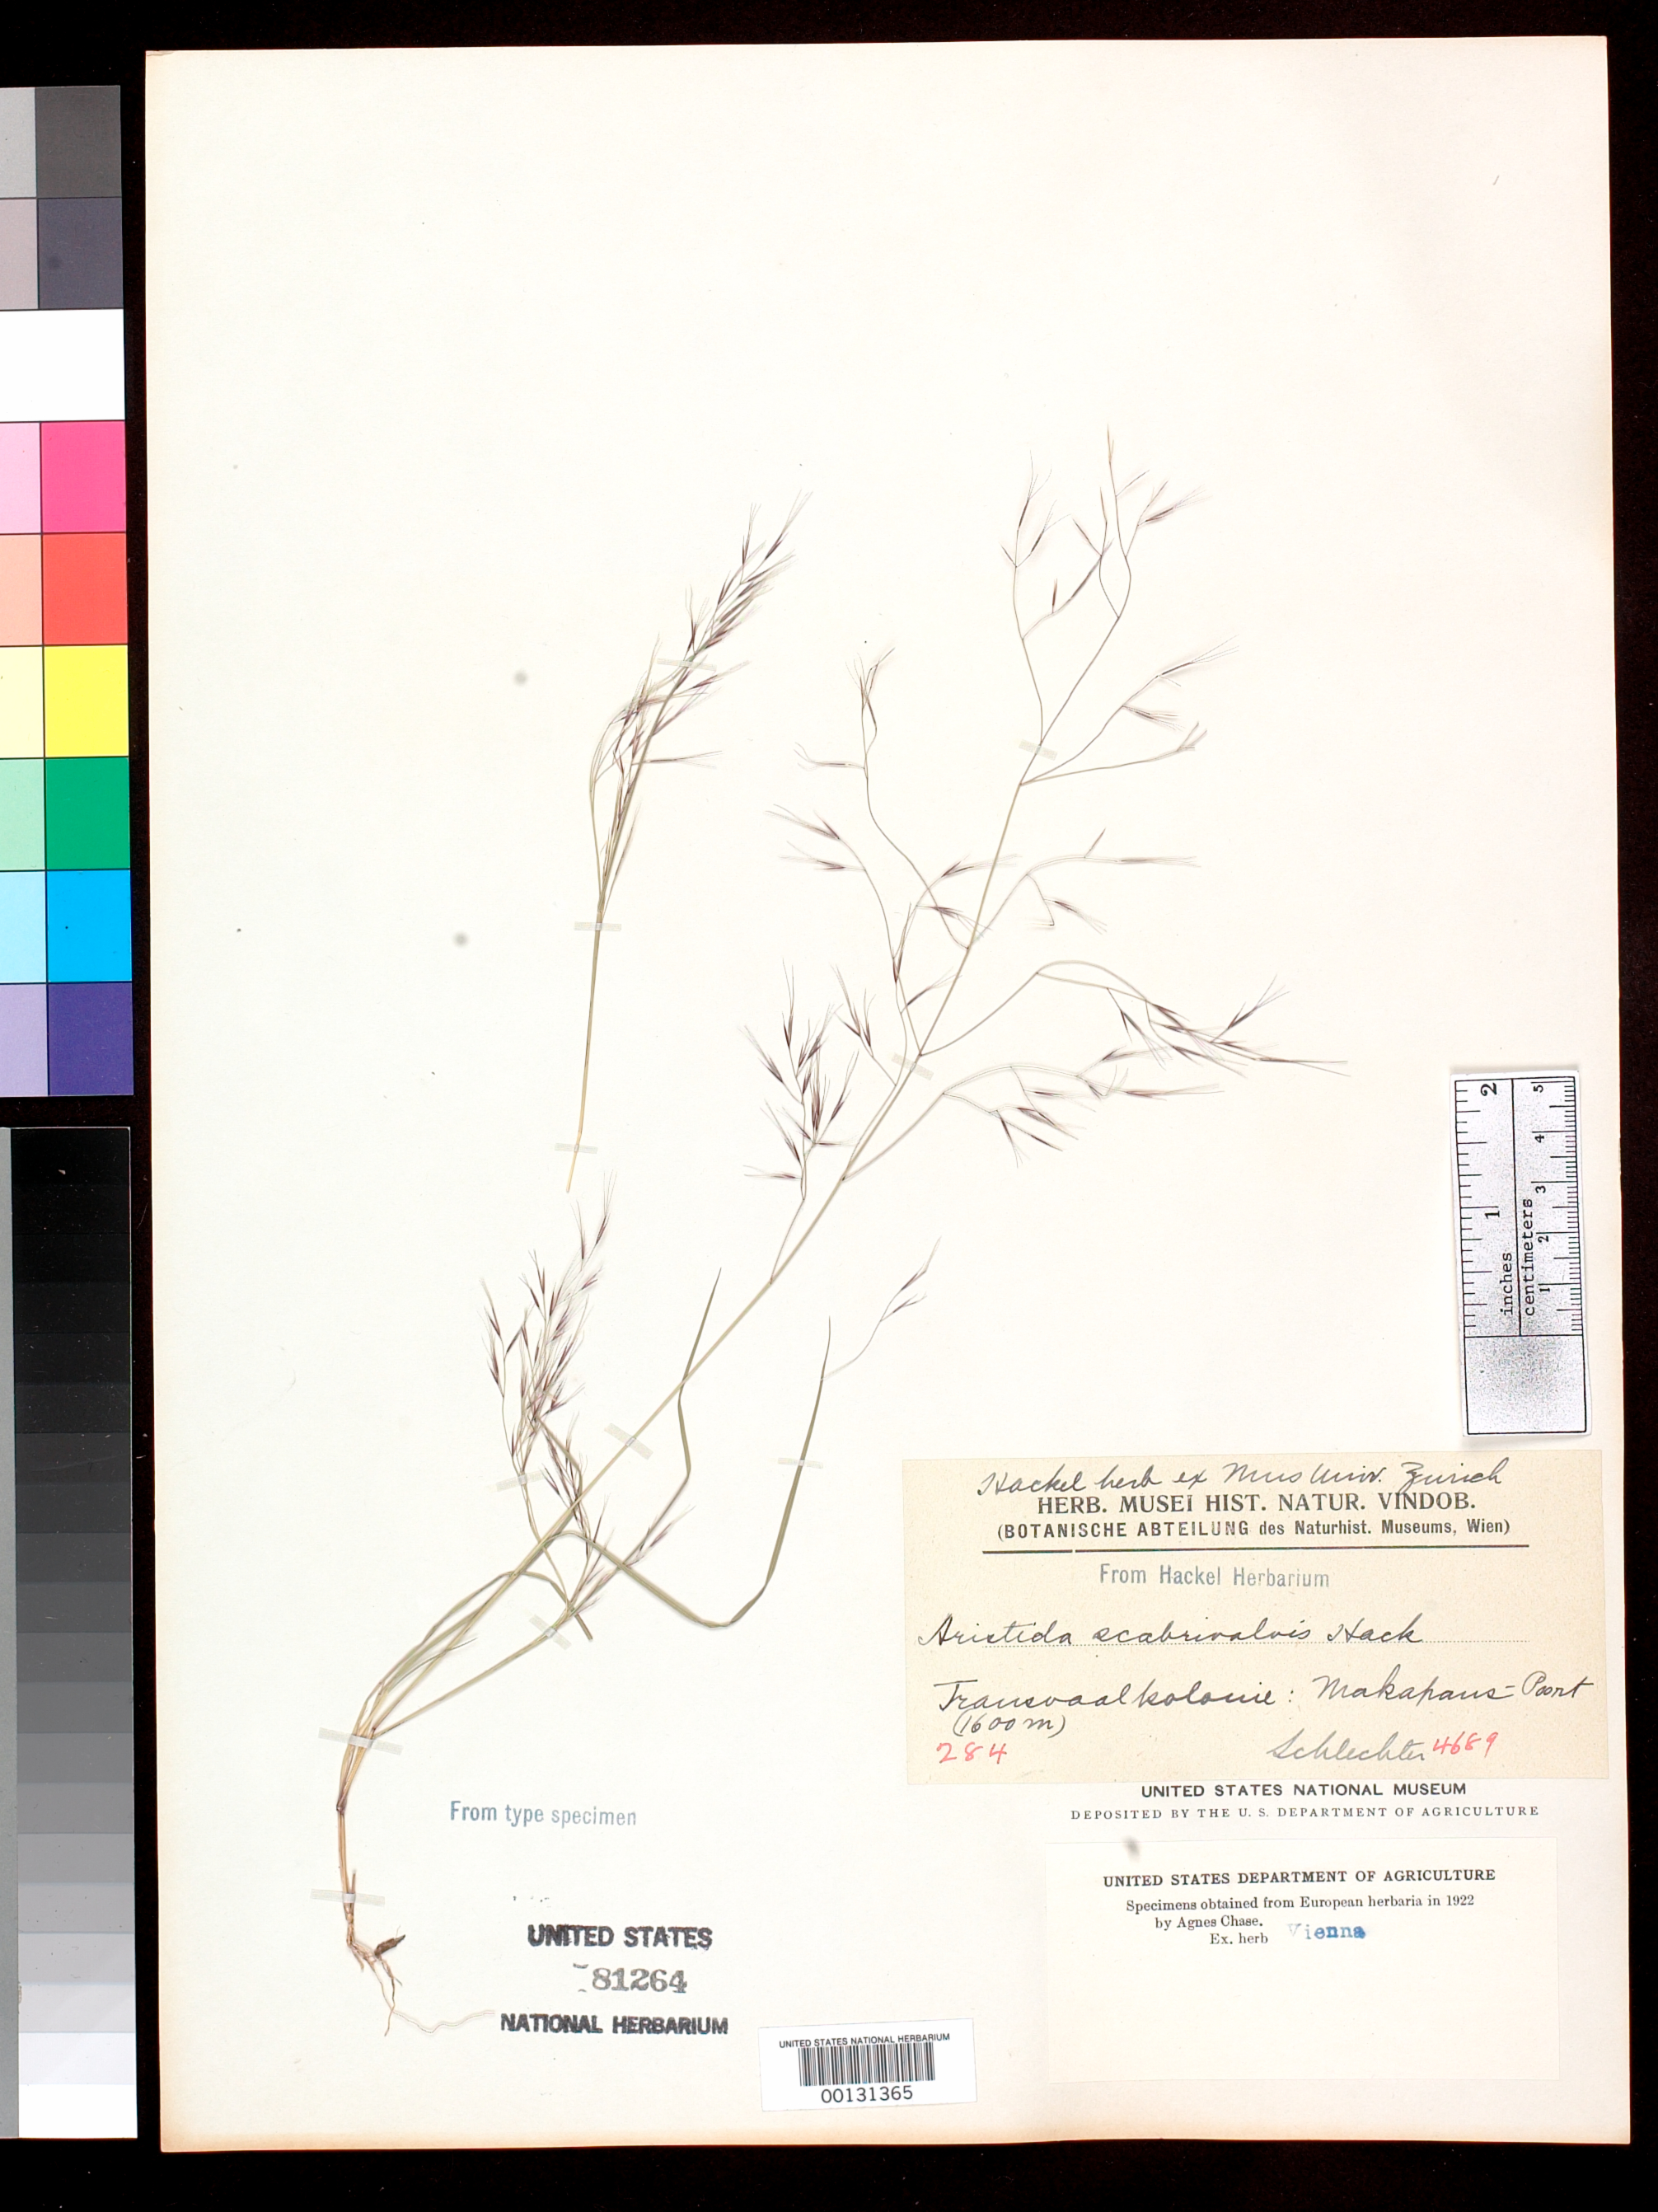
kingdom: Plantae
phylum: Tracheophyta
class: Liliopsida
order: Poales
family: Poaceae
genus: Aristida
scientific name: Aristida scabrivalvis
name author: Hack.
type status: Type Fragment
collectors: F. R. R. Schlechter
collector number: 4689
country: South Africa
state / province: Limpopo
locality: Makapans Port. Transvaal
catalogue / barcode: US 81264